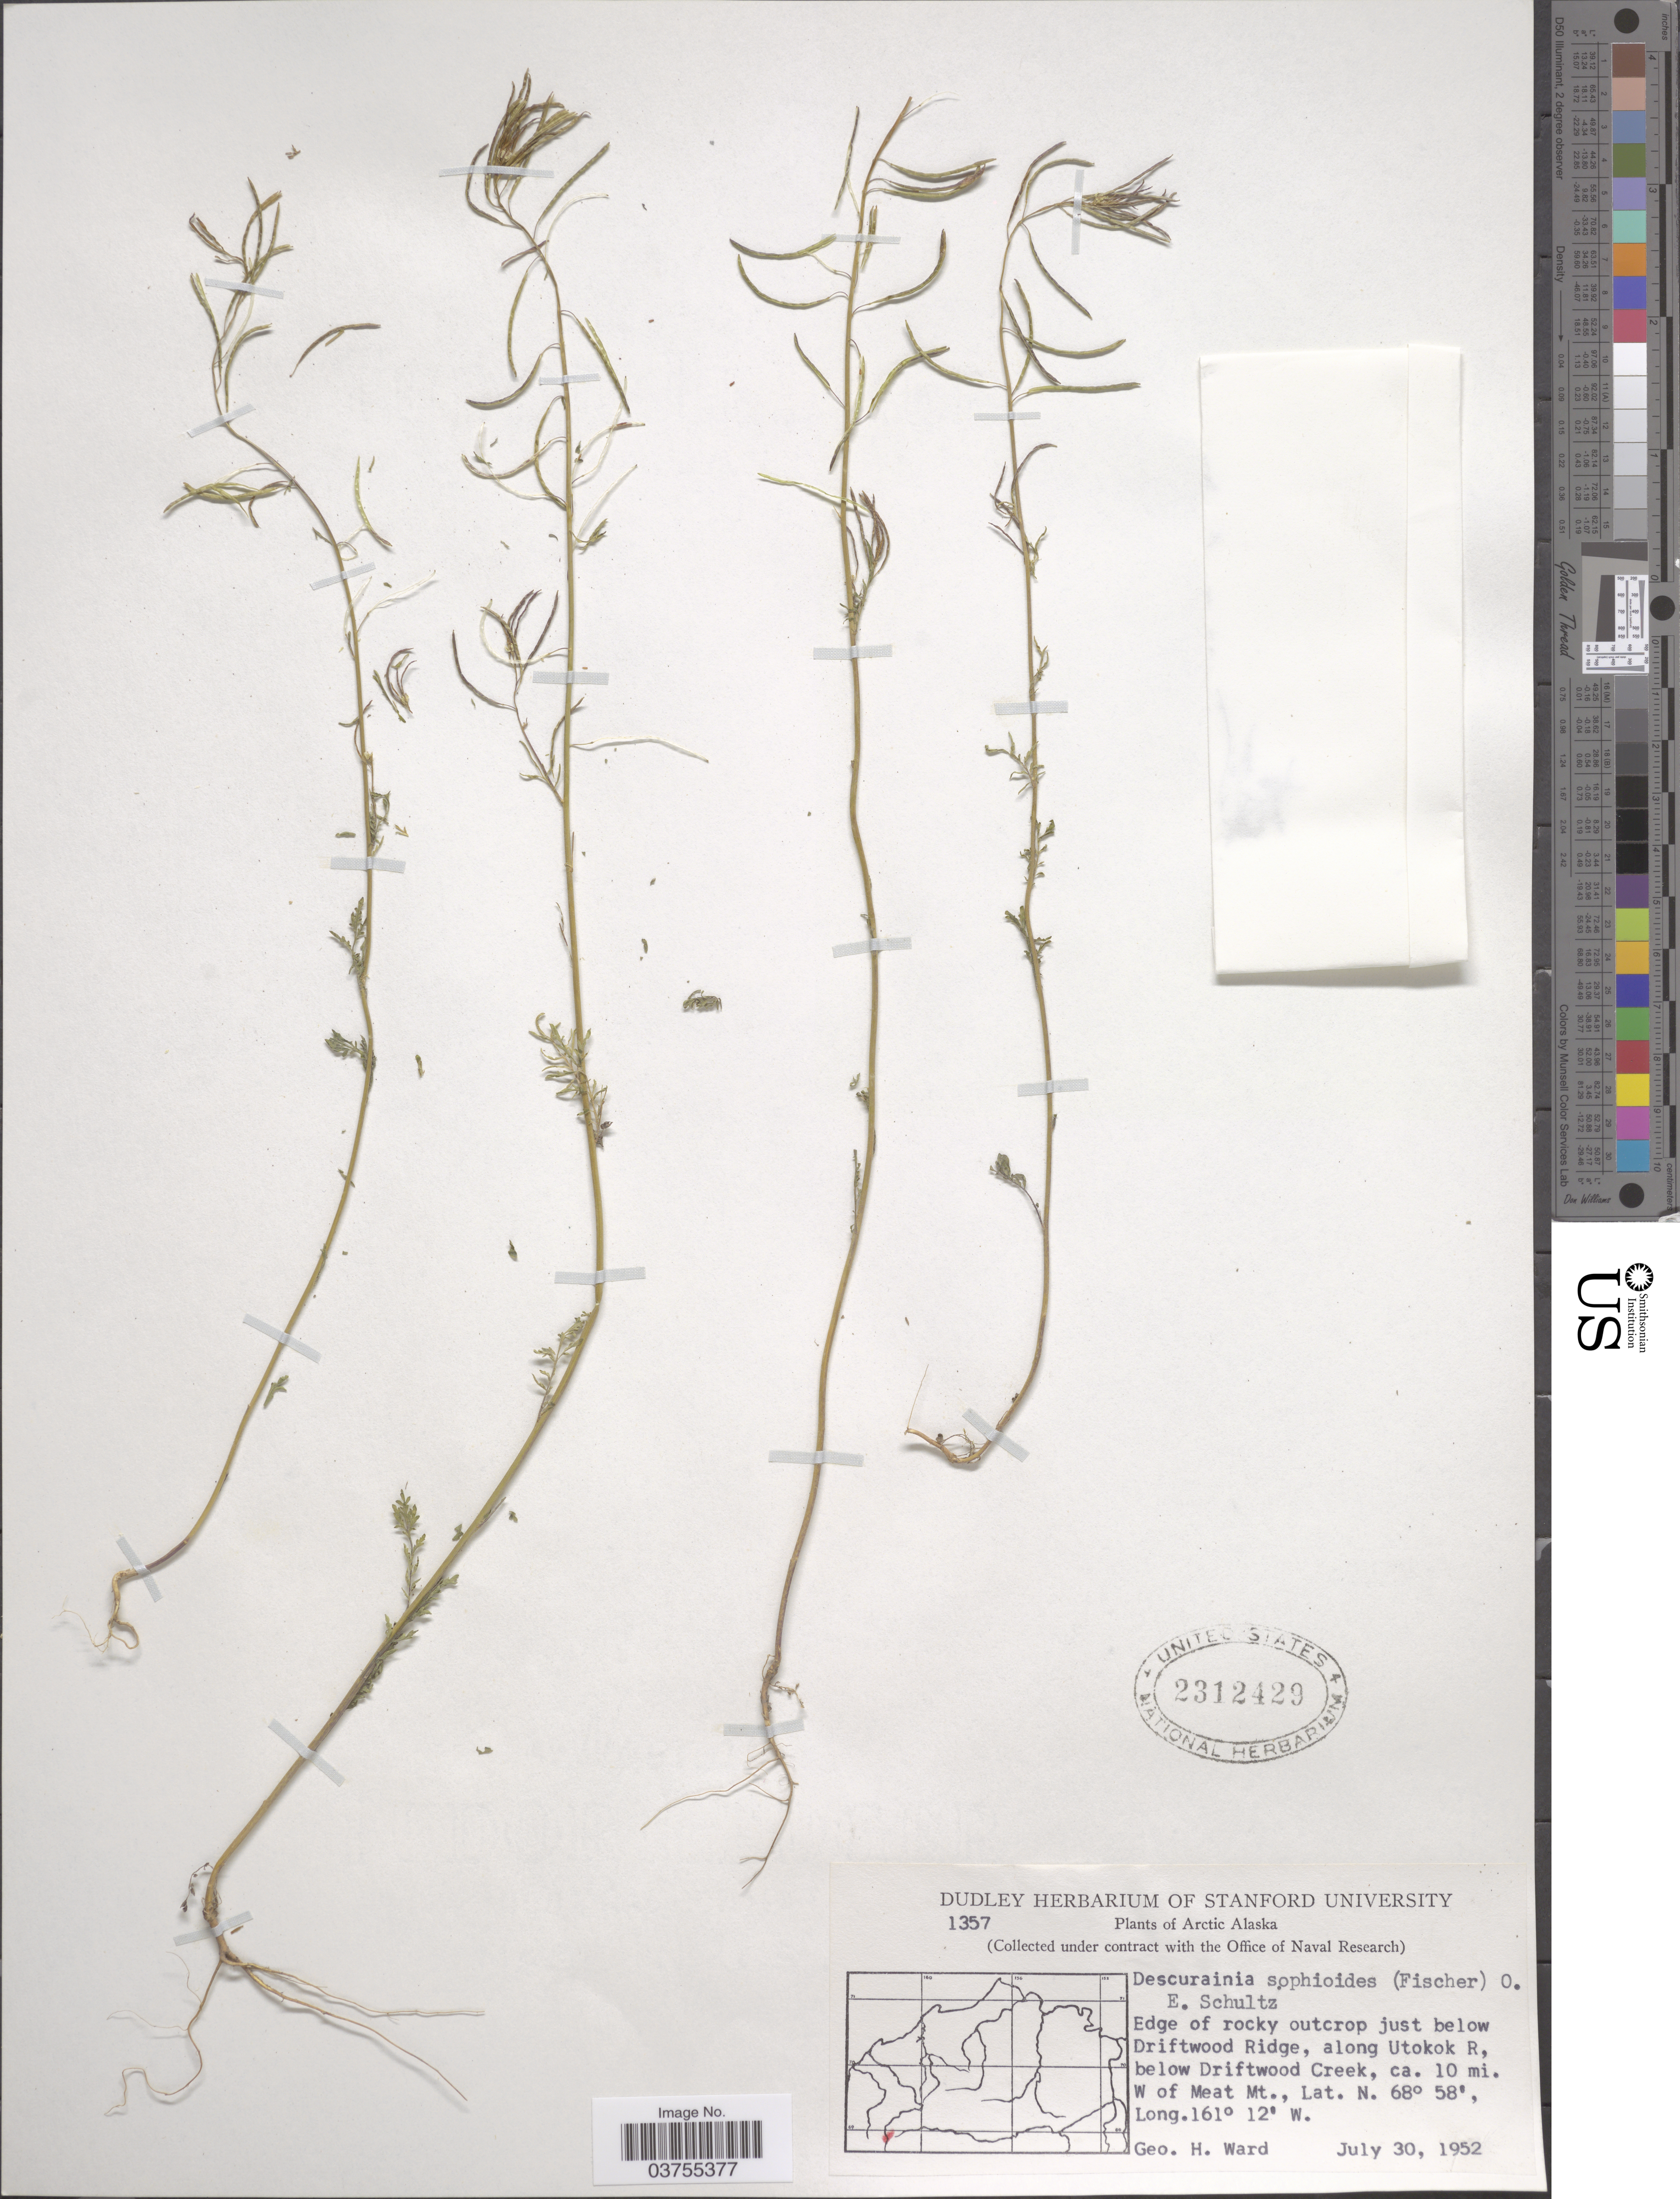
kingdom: Plantae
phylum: Tracheophyta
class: Magnoliopsida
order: Brassicales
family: Brassicaceae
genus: Descurainia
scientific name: Descurainia sophioides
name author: (Fisch.) O.E. Schultz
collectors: G. H. Ward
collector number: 1357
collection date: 1952-07-30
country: United States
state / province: Alaska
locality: Arctic Alaska. Edge of rocky outcrop just below Driftwoord Ridge, along Utokok R, below Driftwood Creek, ca. 10 mi W of Meat Mt.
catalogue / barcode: US 2312429